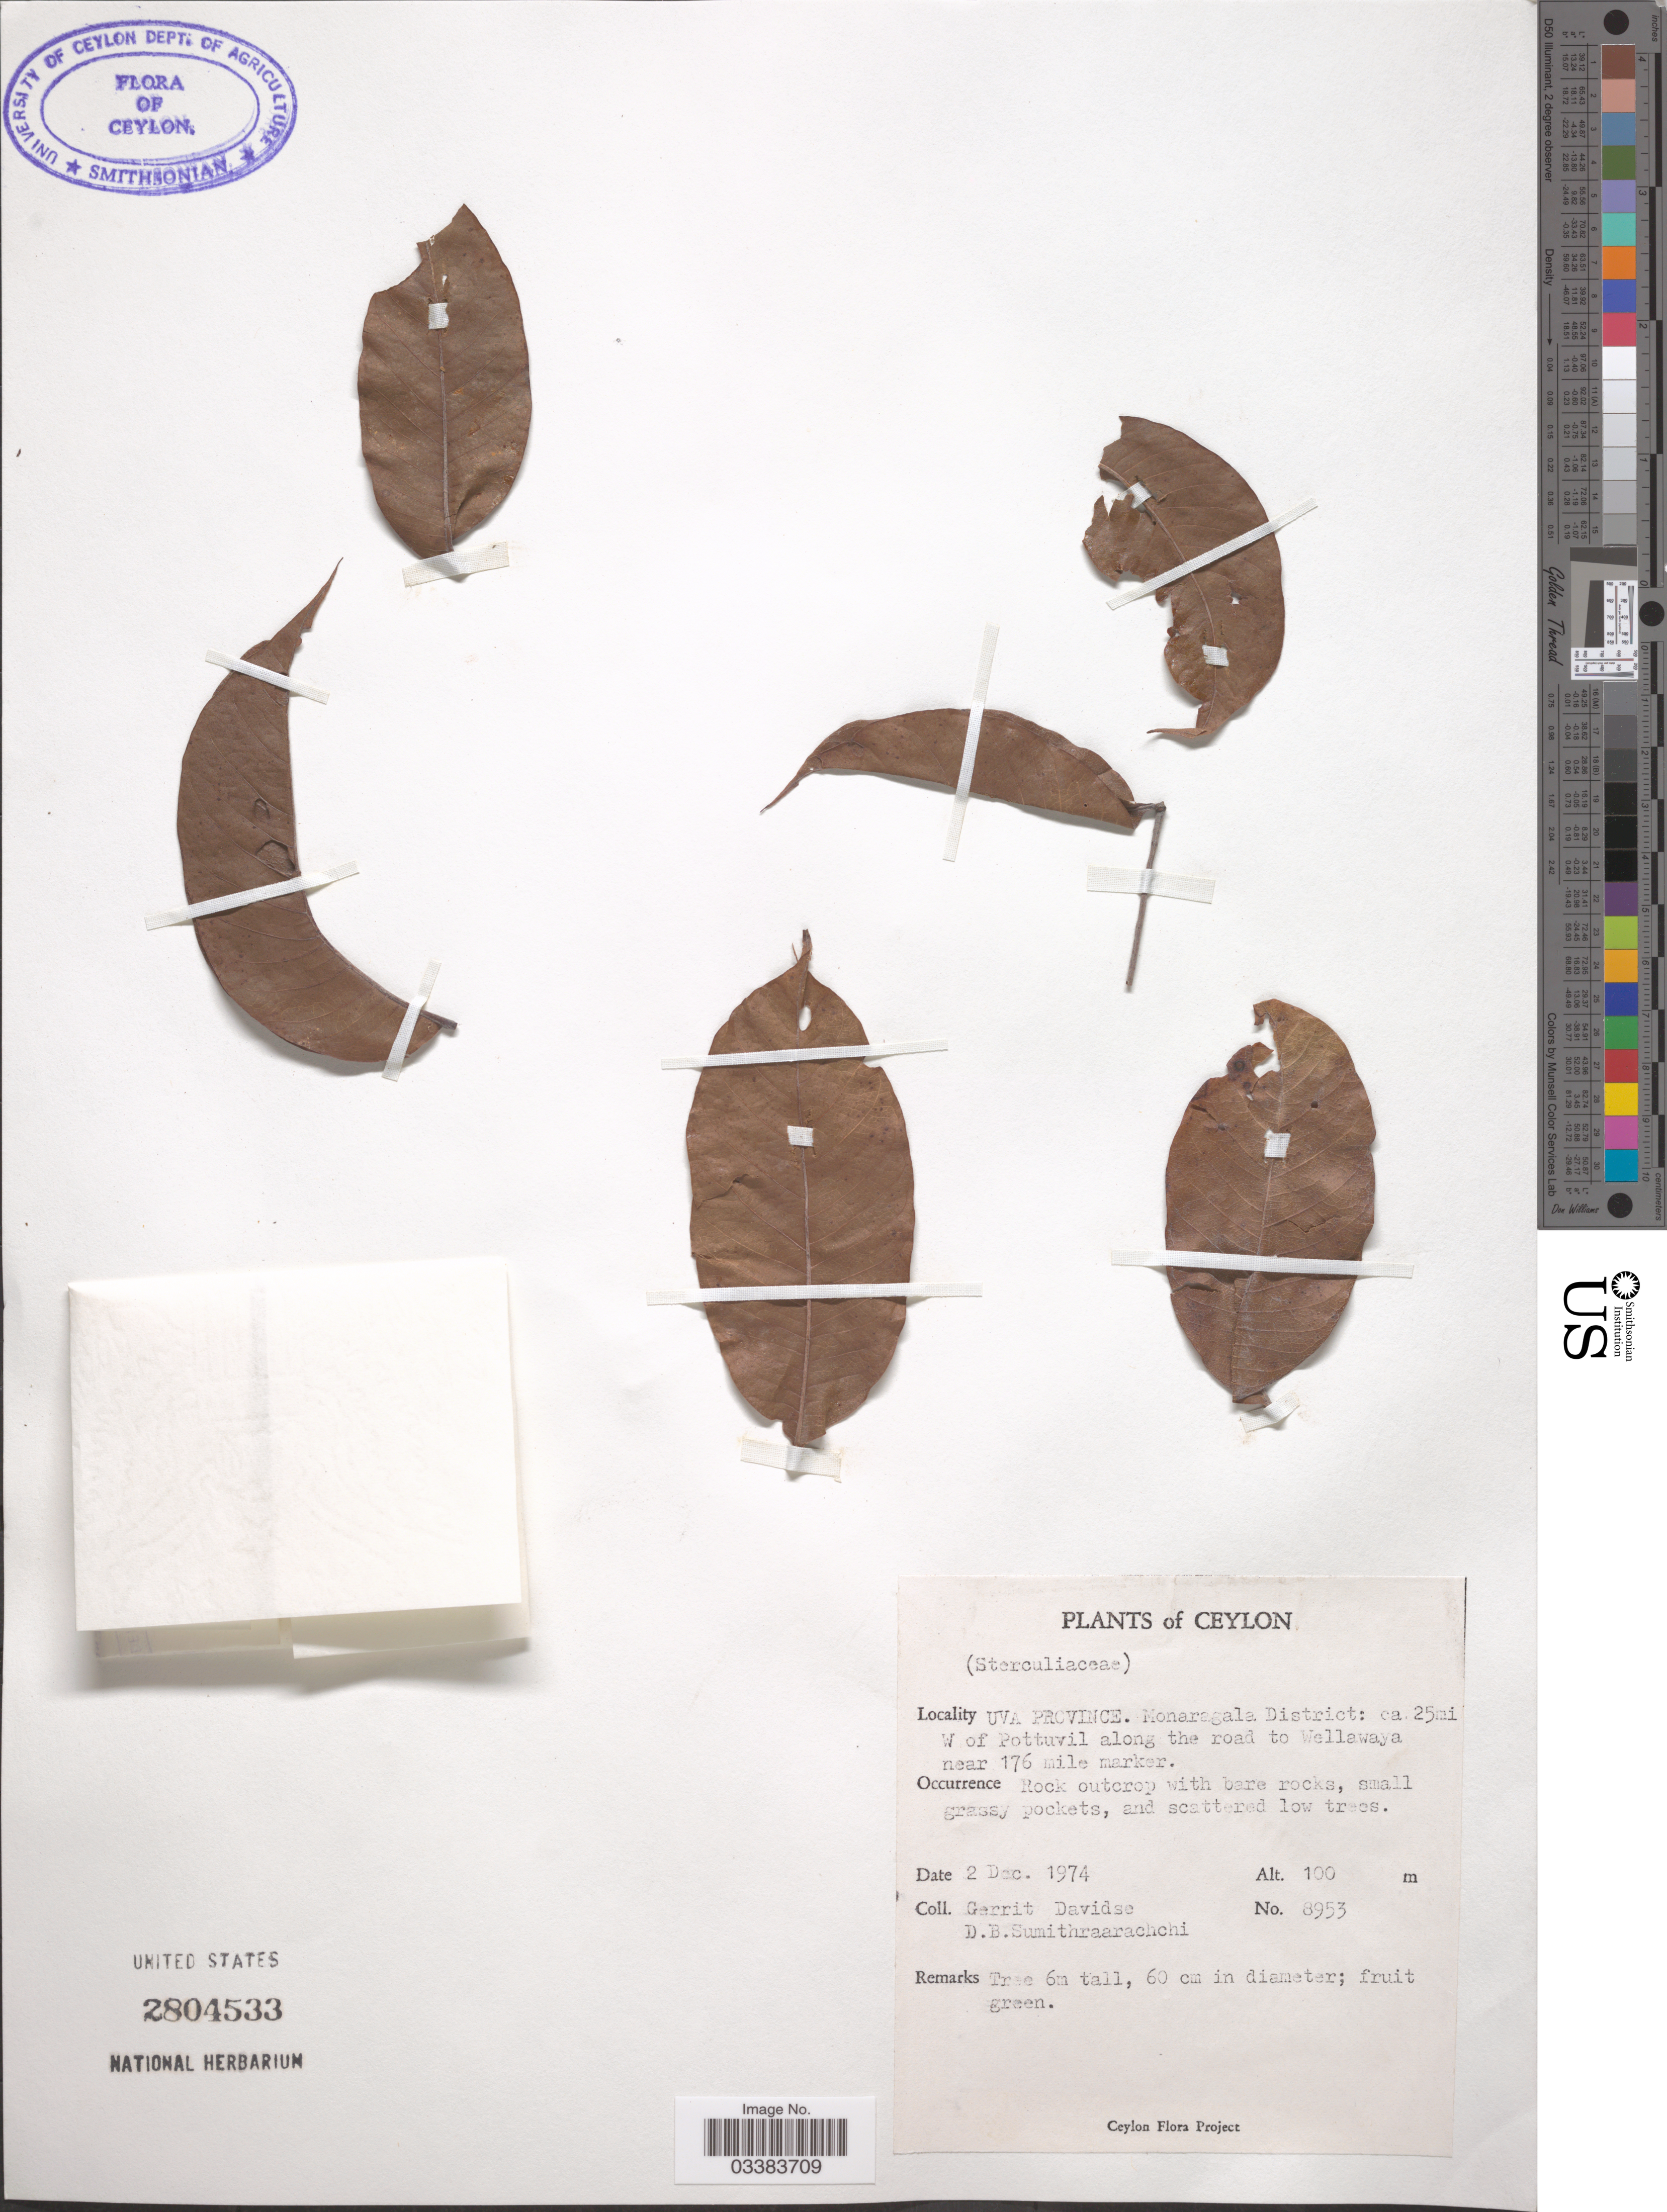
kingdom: Plantae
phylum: Tracheophyta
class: Magnoliopsida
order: Malvales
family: Malvaceae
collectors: G. Davidse & D. B. Sumithraarachchi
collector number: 8953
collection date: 1974-12-02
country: Sri Lanka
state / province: Uva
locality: Monaragala District: ca. 25mi W of Pottuvil along the road to Wellawaya near 176 mile marker.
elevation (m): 100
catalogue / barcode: US 2804533